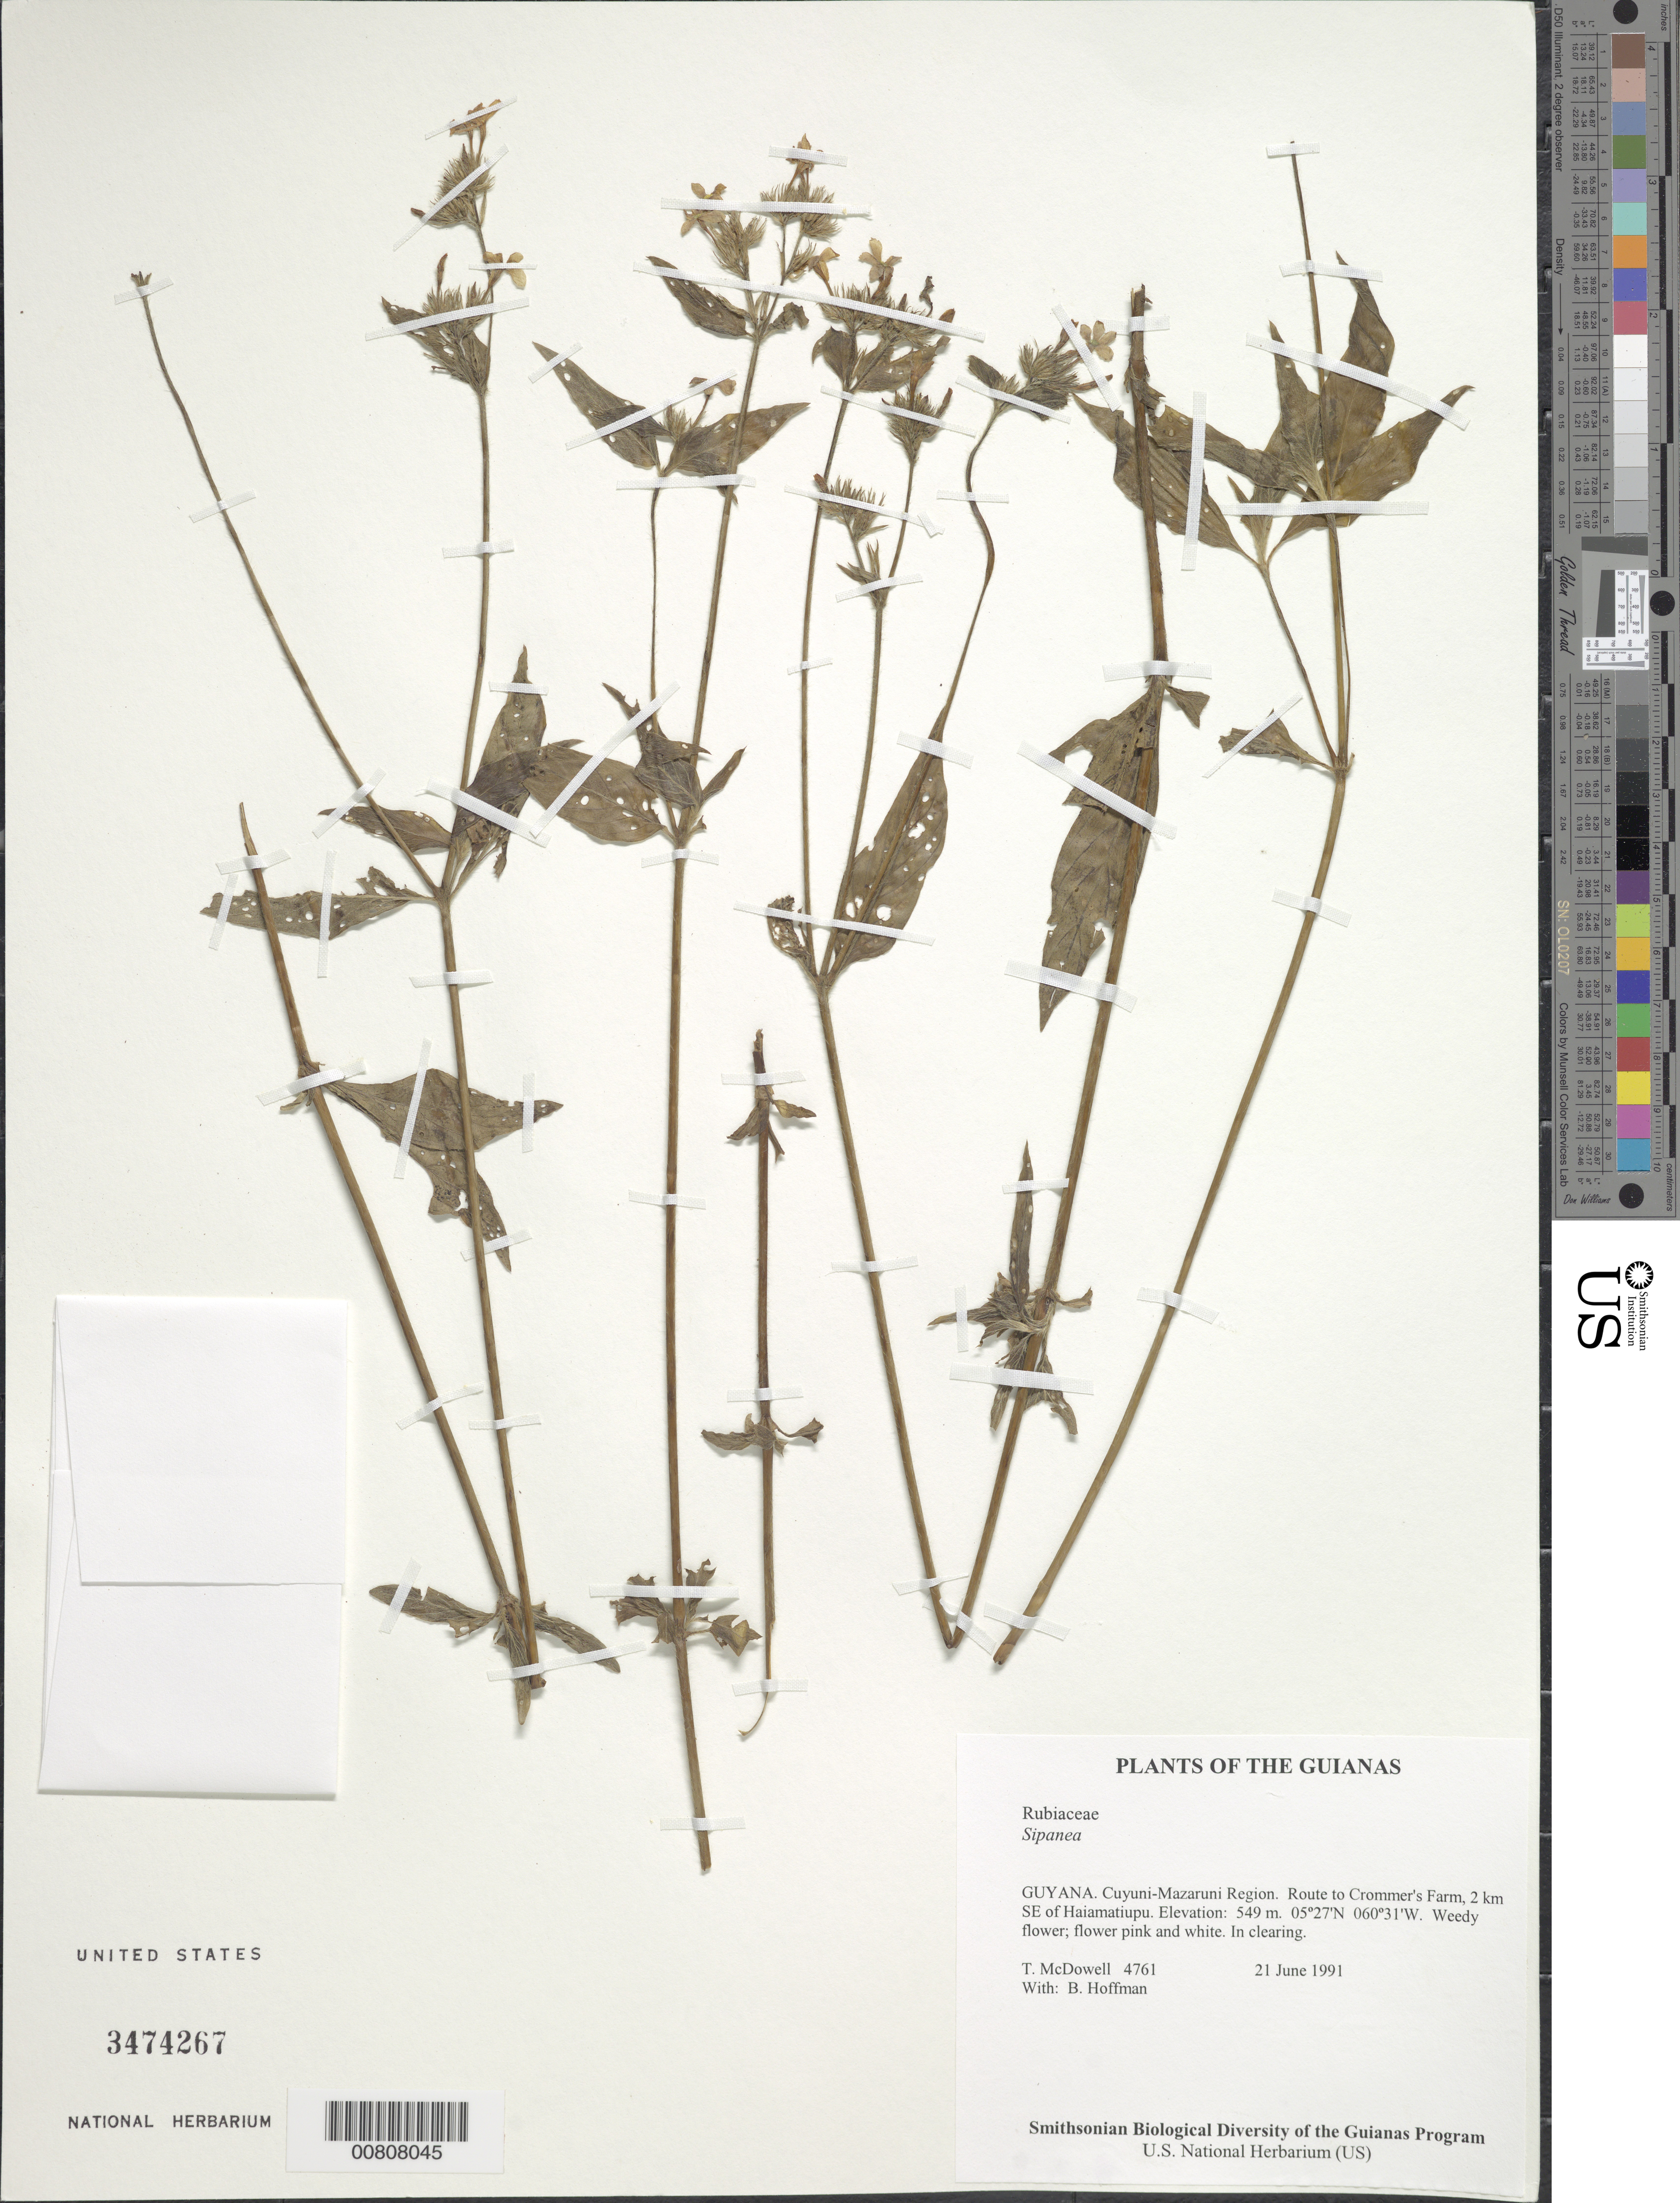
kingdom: Plantae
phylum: Tracheophyta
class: Magnoliopsida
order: Gentianales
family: Rubiaceae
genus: Sipanea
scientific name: Sipanea hispida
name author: Benth. ex Wernham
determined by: Kirkbride, J. H.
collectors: T. McDowell & B. Hoffman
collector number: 4761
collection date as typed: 21 June 1991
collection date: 1991-06-21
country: Guyana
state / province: Cuyuni-Mazaruni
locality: Route to Crommer's Farm, 2 km SE of Haiamatiupu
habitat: White sand forest, disturbed farmsite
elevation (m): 550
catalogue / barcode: US 3474267